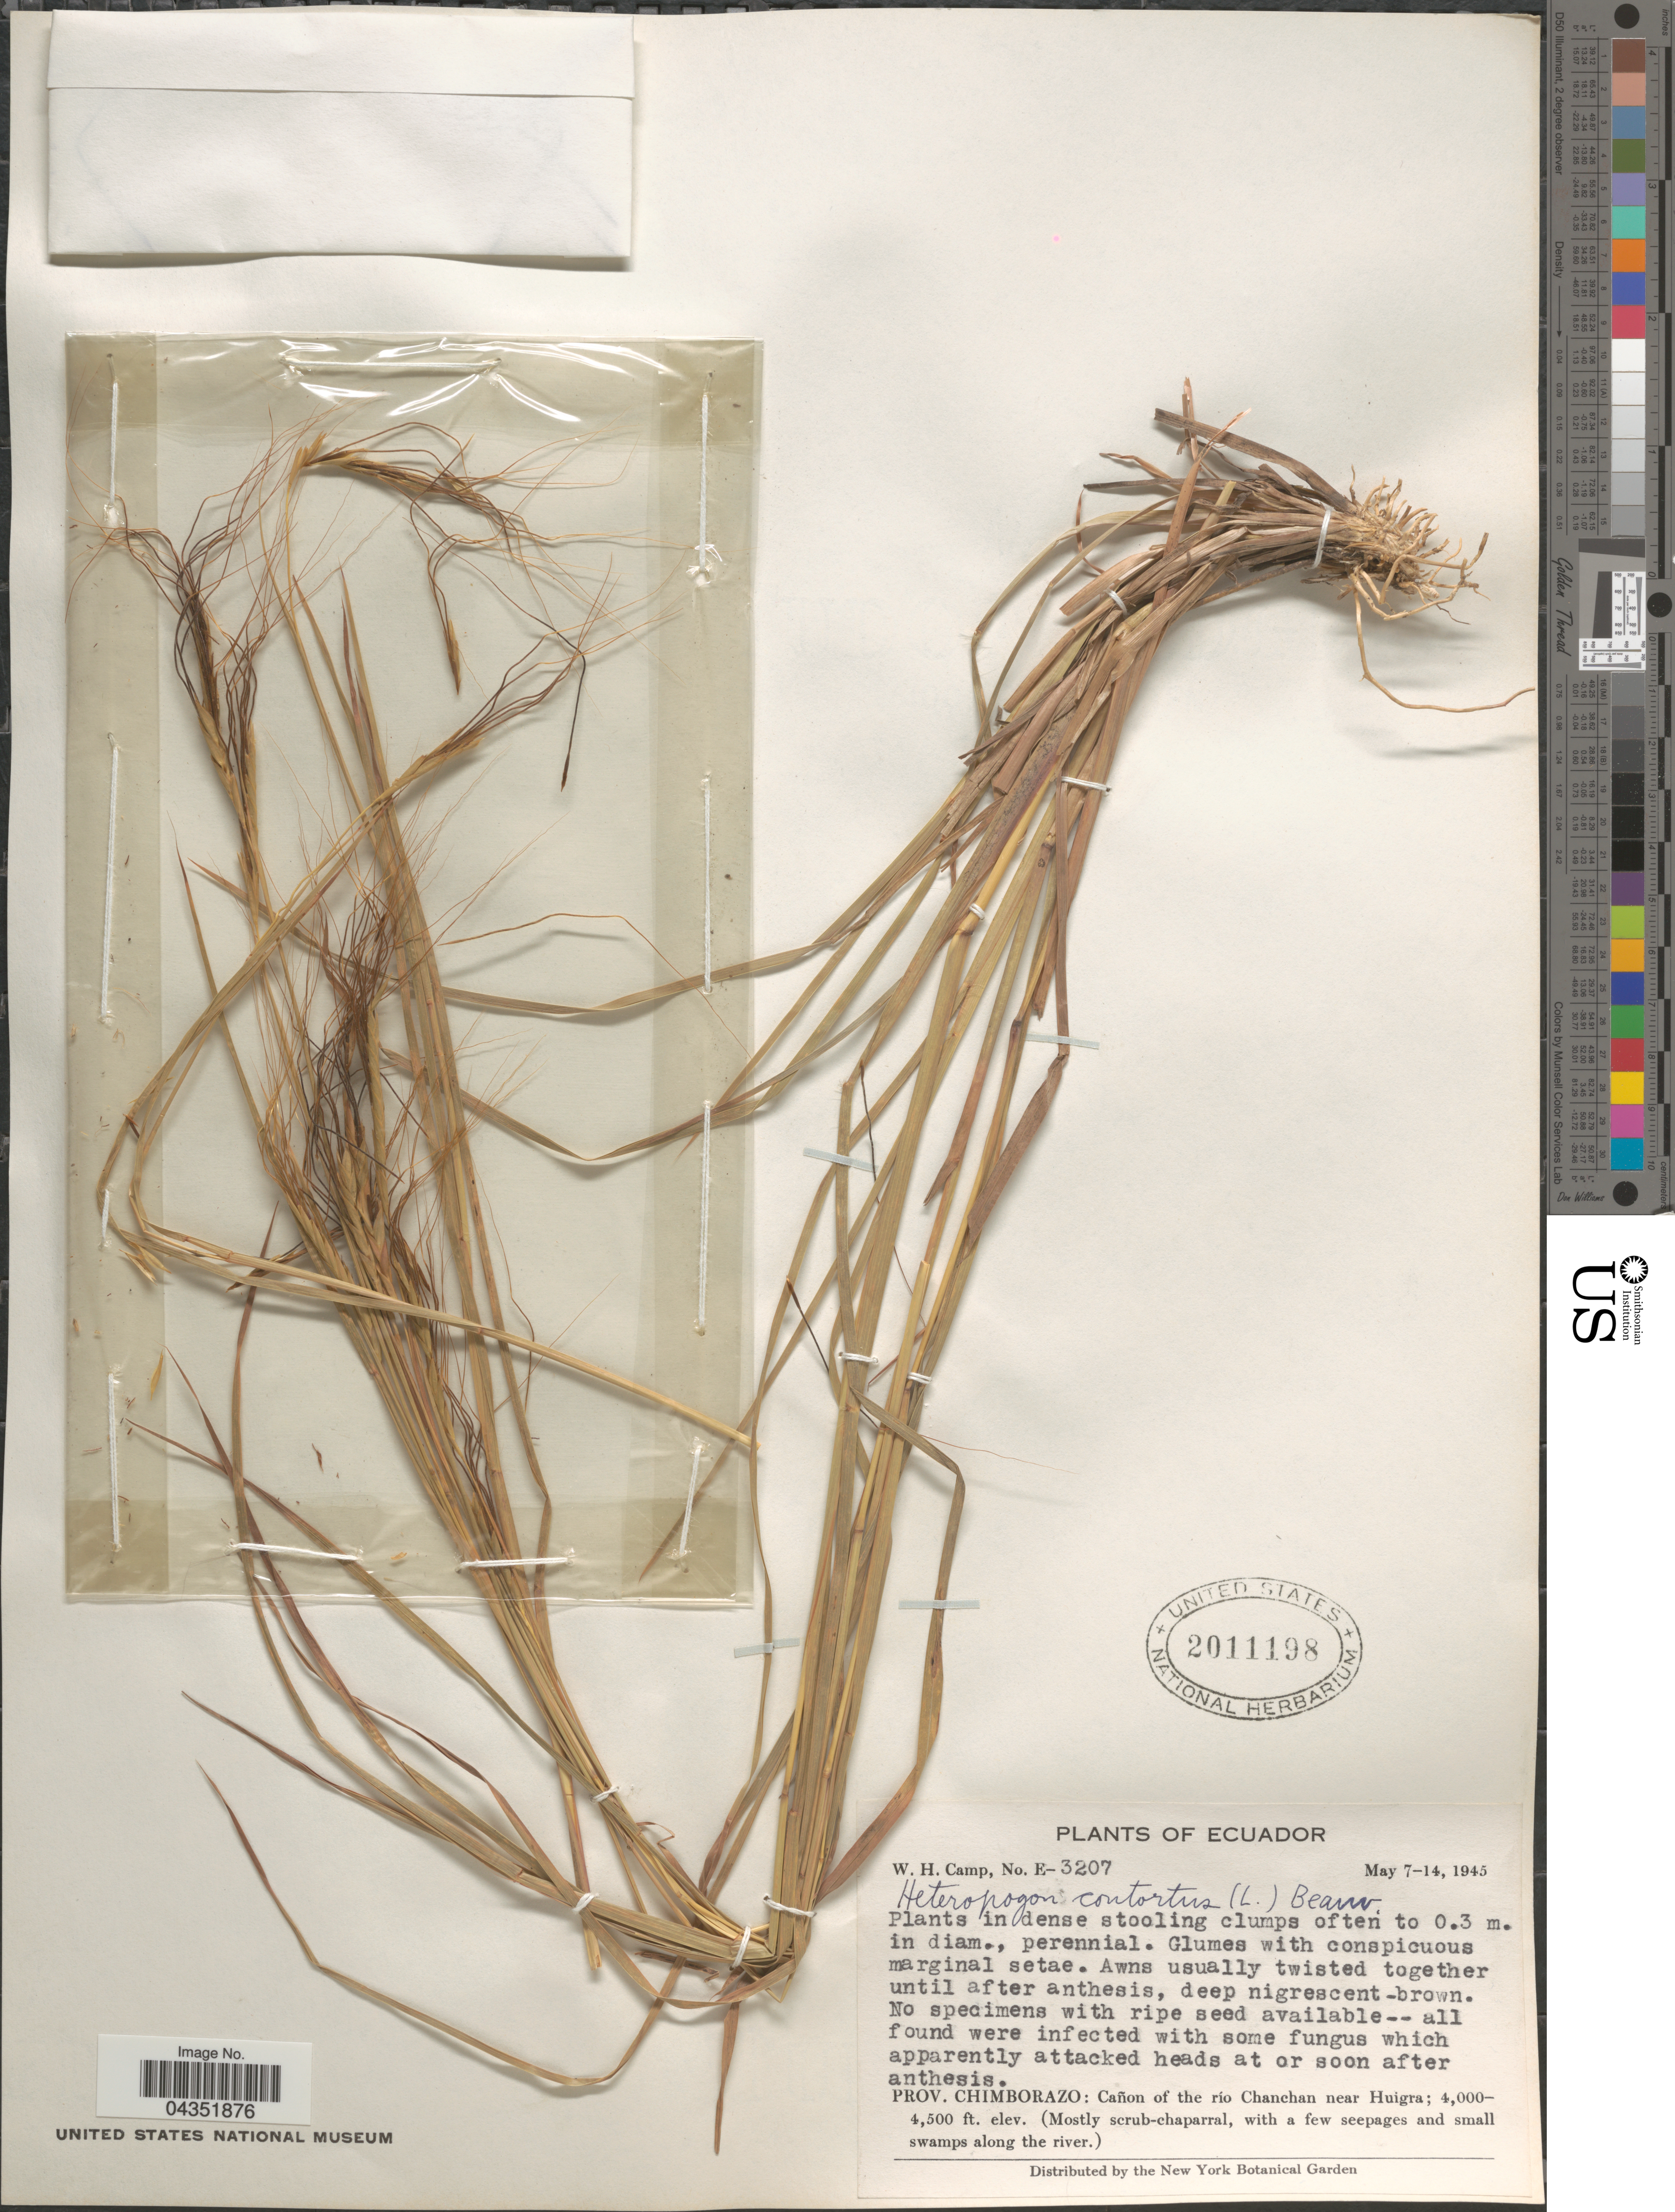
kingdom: Plantae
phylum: Tracheophyta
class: Liliopsida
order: Poales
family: Poaceae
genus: Heteropogon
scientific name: Heteropogon contortus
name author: (L.) P. Beauv. ex Roem. & Schult.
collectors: W. H. Camp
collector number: E-3207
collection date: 1945-05-07/1945-05-14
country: Ecuador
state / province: Chimborazo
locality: Cañon of the río Chanchan near Huigra.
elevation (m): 1219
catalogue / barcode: US 2011198